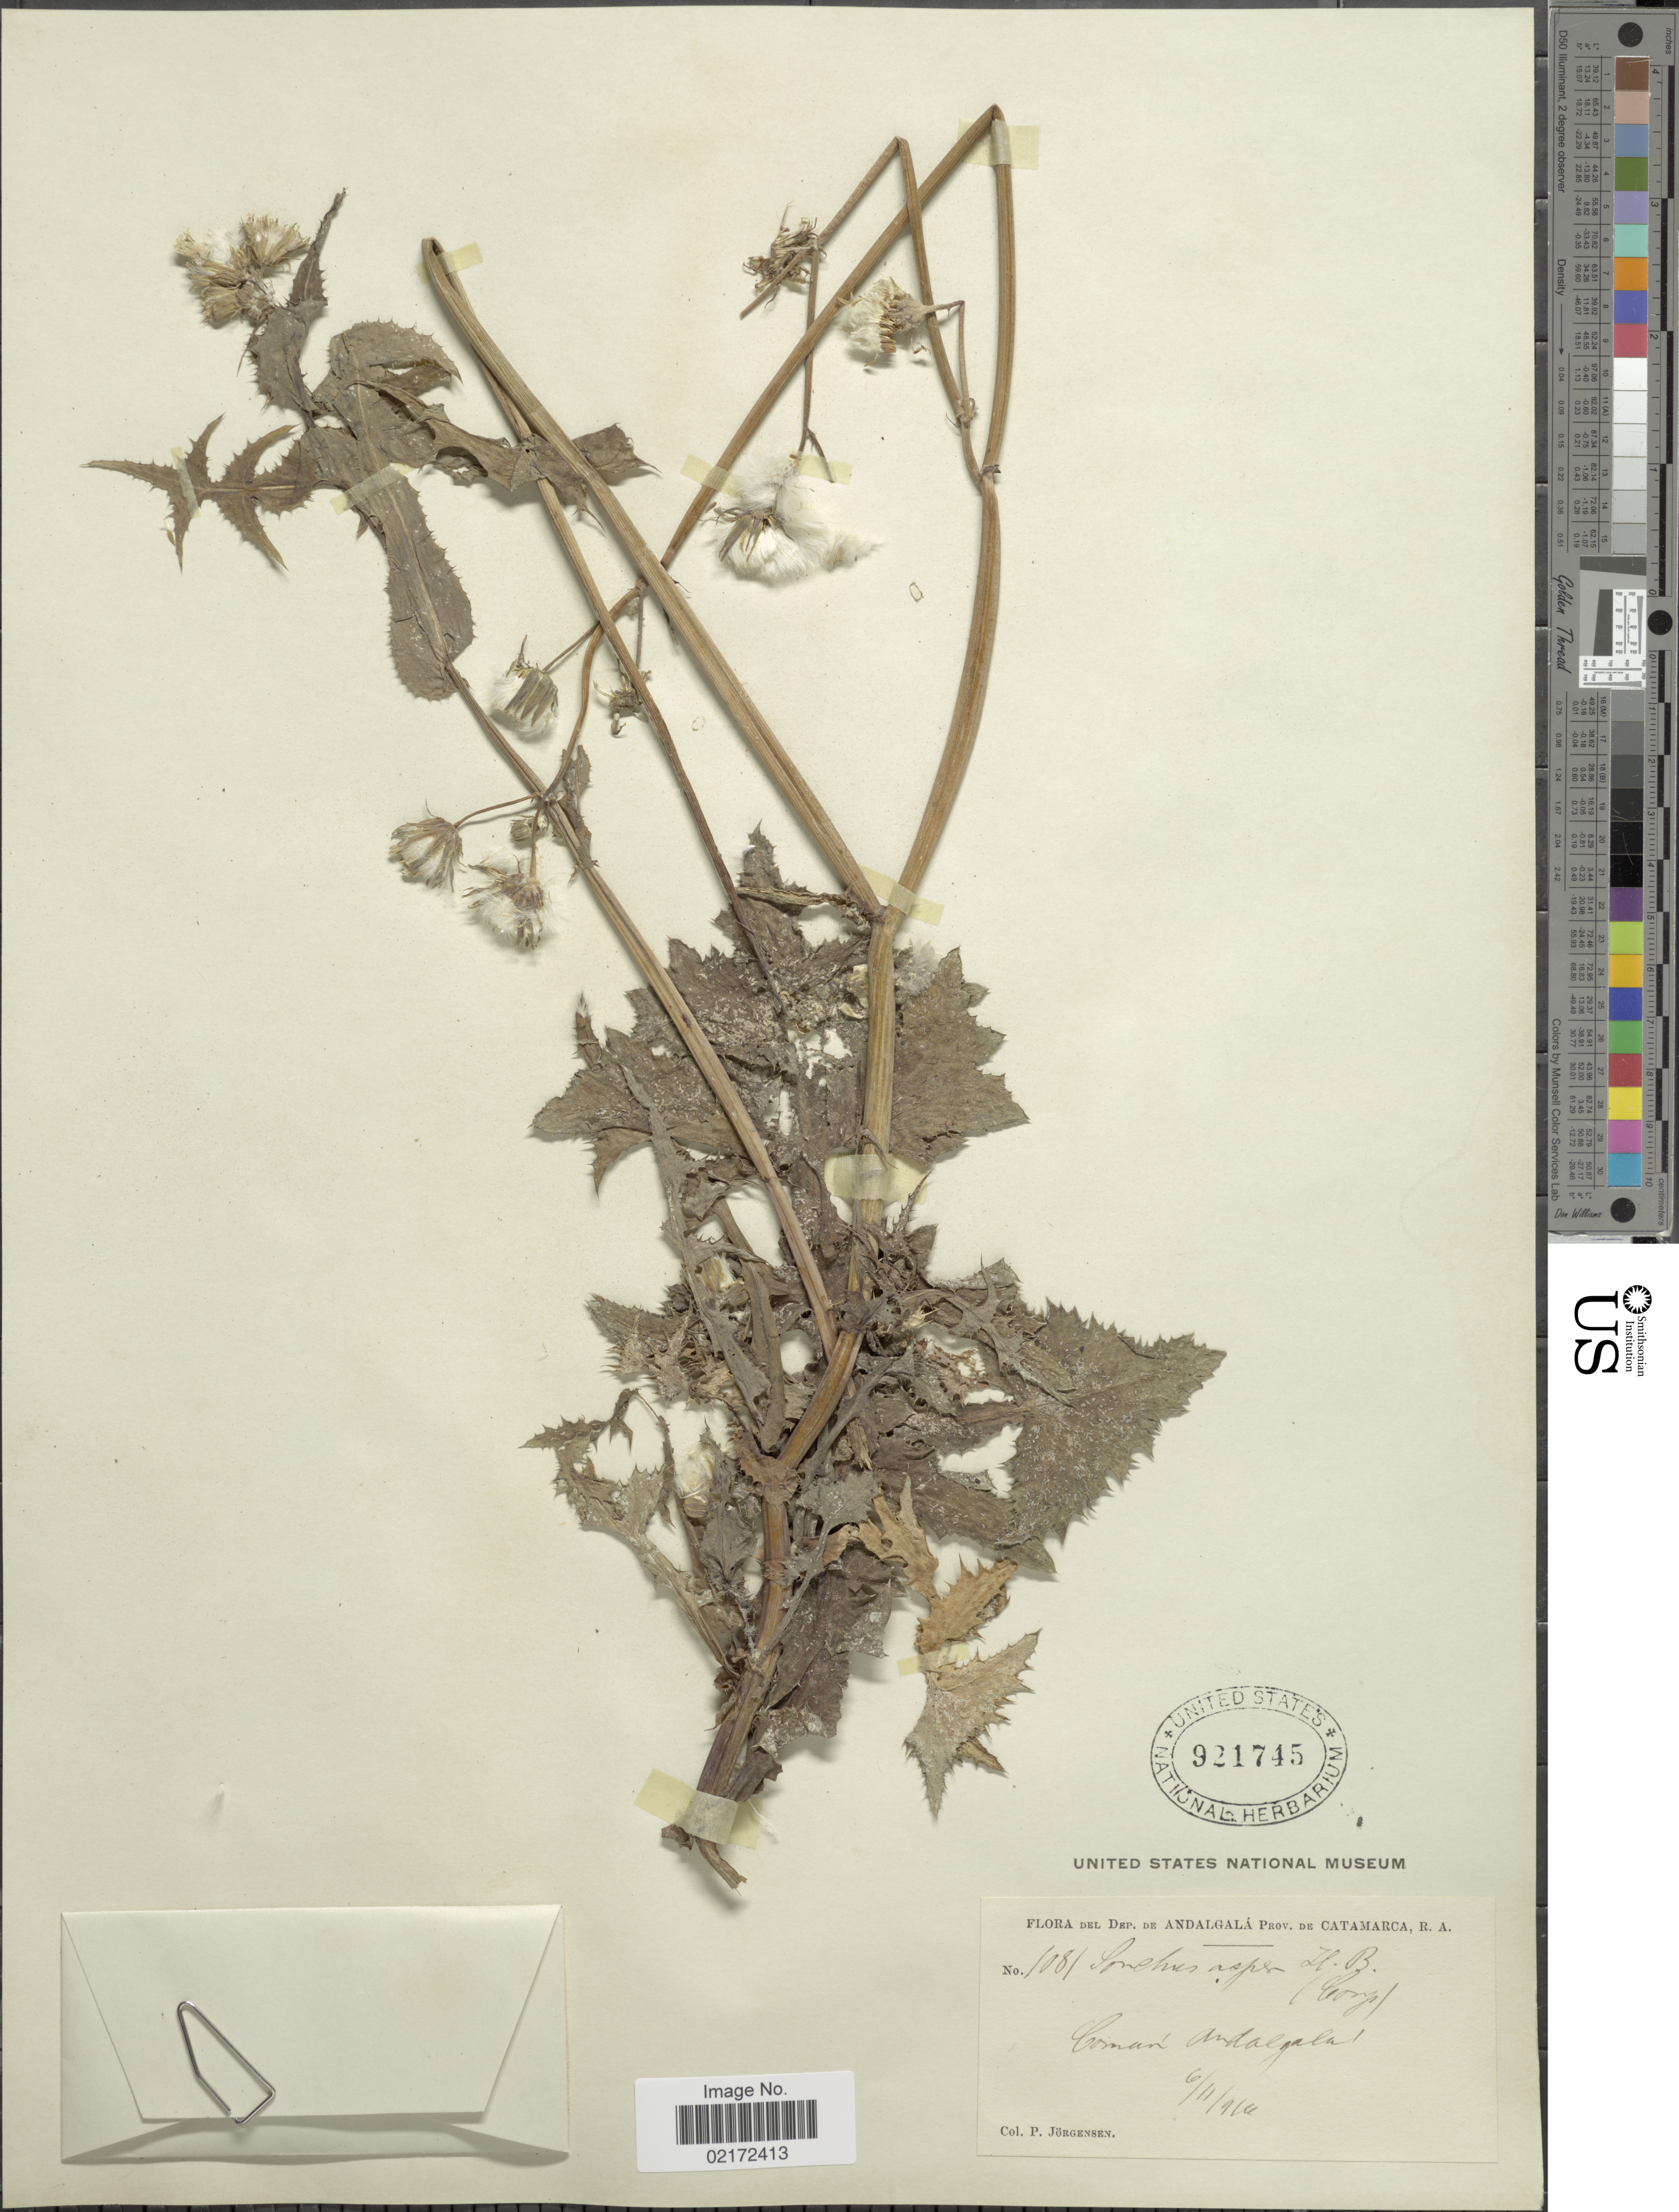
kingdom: Plantae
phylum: Tracheophyta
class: Magnoliopsida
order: Asterales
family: Asteraceae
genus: Sonchus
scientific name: Sonchus asper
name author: (L.) Hill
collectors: P. Jörgensen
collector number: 1081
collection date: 1914-11-06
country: Argentina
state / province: Catamarca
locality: Dep. de Andalgalá Prov. de Catamarca, R.A. Comán Andalgalá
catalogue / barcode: US 921745